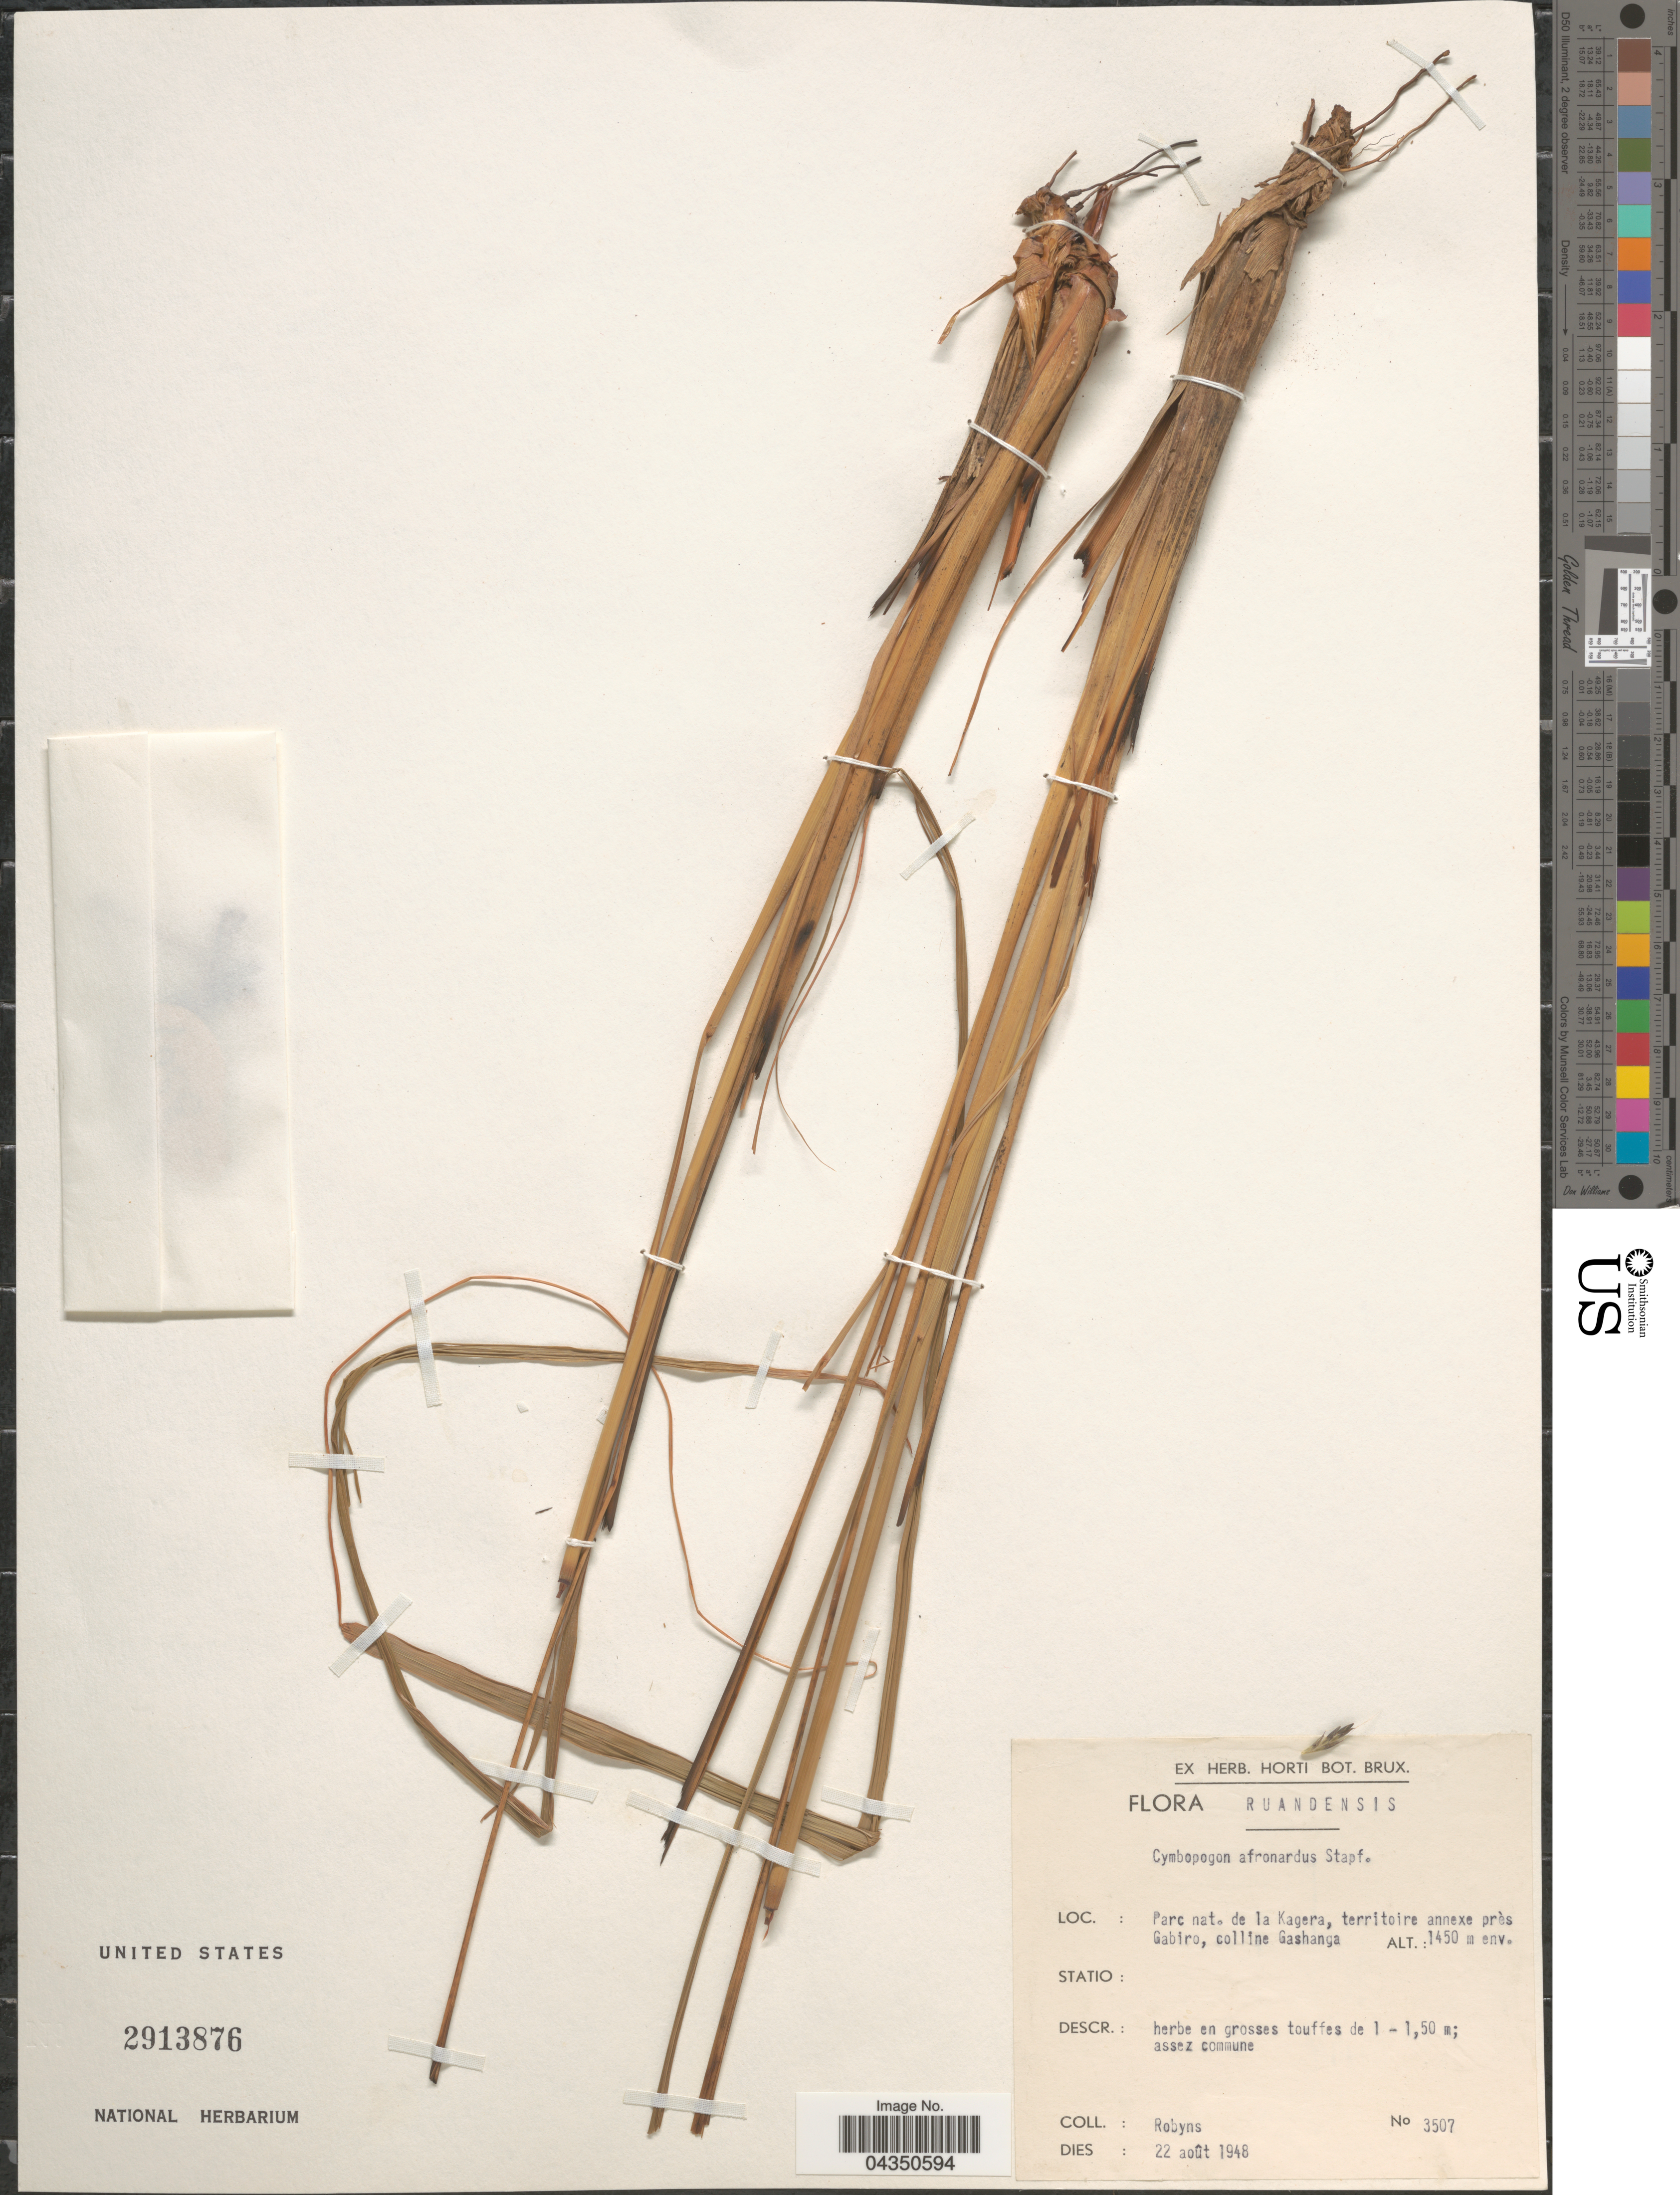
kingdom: Plantae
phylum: Tracheophyta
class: Liliopsida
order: Poales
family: Poaceae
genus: Cymbopogon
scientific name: Cymbopogon nardus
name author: (L.) Rendle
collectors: -. Robyns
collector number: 3507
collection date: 1948-08-22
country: Rwanda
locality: Ruandensis. Parc nat. de la Kagera, territoire annexe près Gabiro, colline Gashanga.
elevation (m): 1450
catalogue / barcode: US 2913876